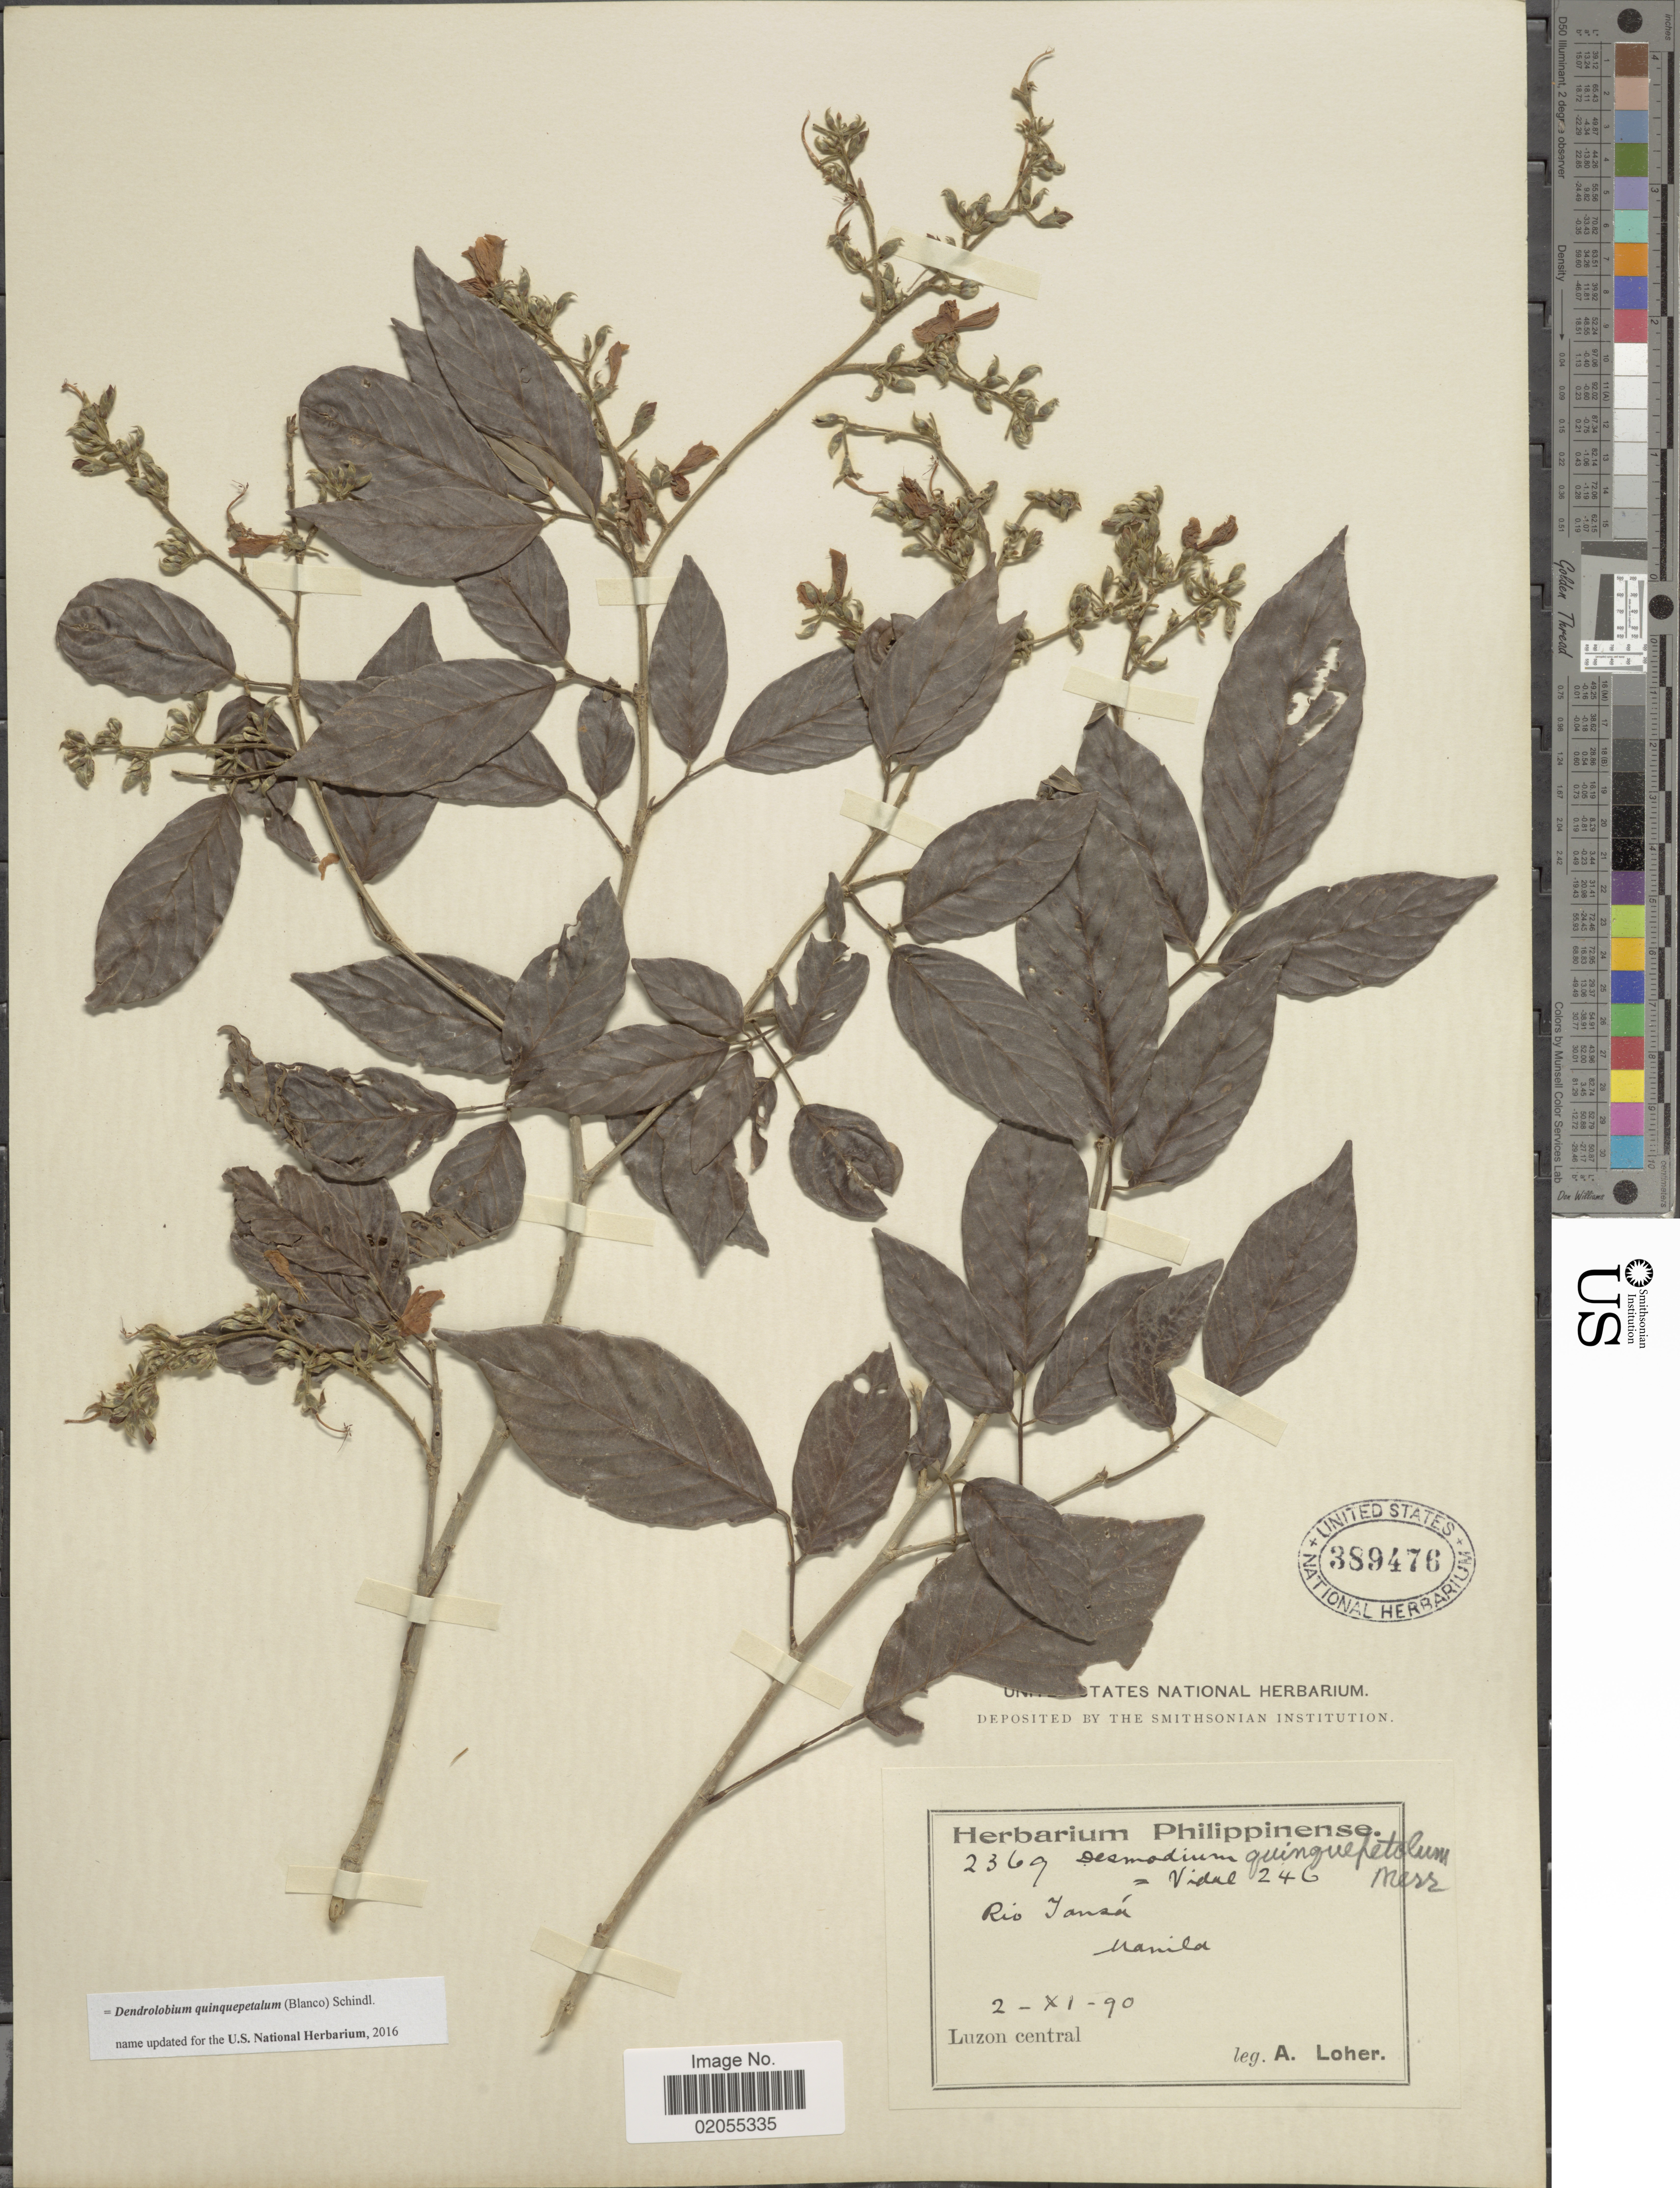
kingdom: Plantae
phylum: Tracheophyta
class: Magnoliopsida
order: Fabales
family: Fabaceae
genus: Dendrolobium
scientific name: Dendrolobium quinquepetalum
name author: (Blanco) H. Ohashi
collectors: A. Loher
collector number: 2369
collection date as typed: Transcribed d/m/y: 2/11/90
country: Philippines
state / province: Central Luzon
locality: Rio Tansa. Manila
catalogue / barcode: US 389476